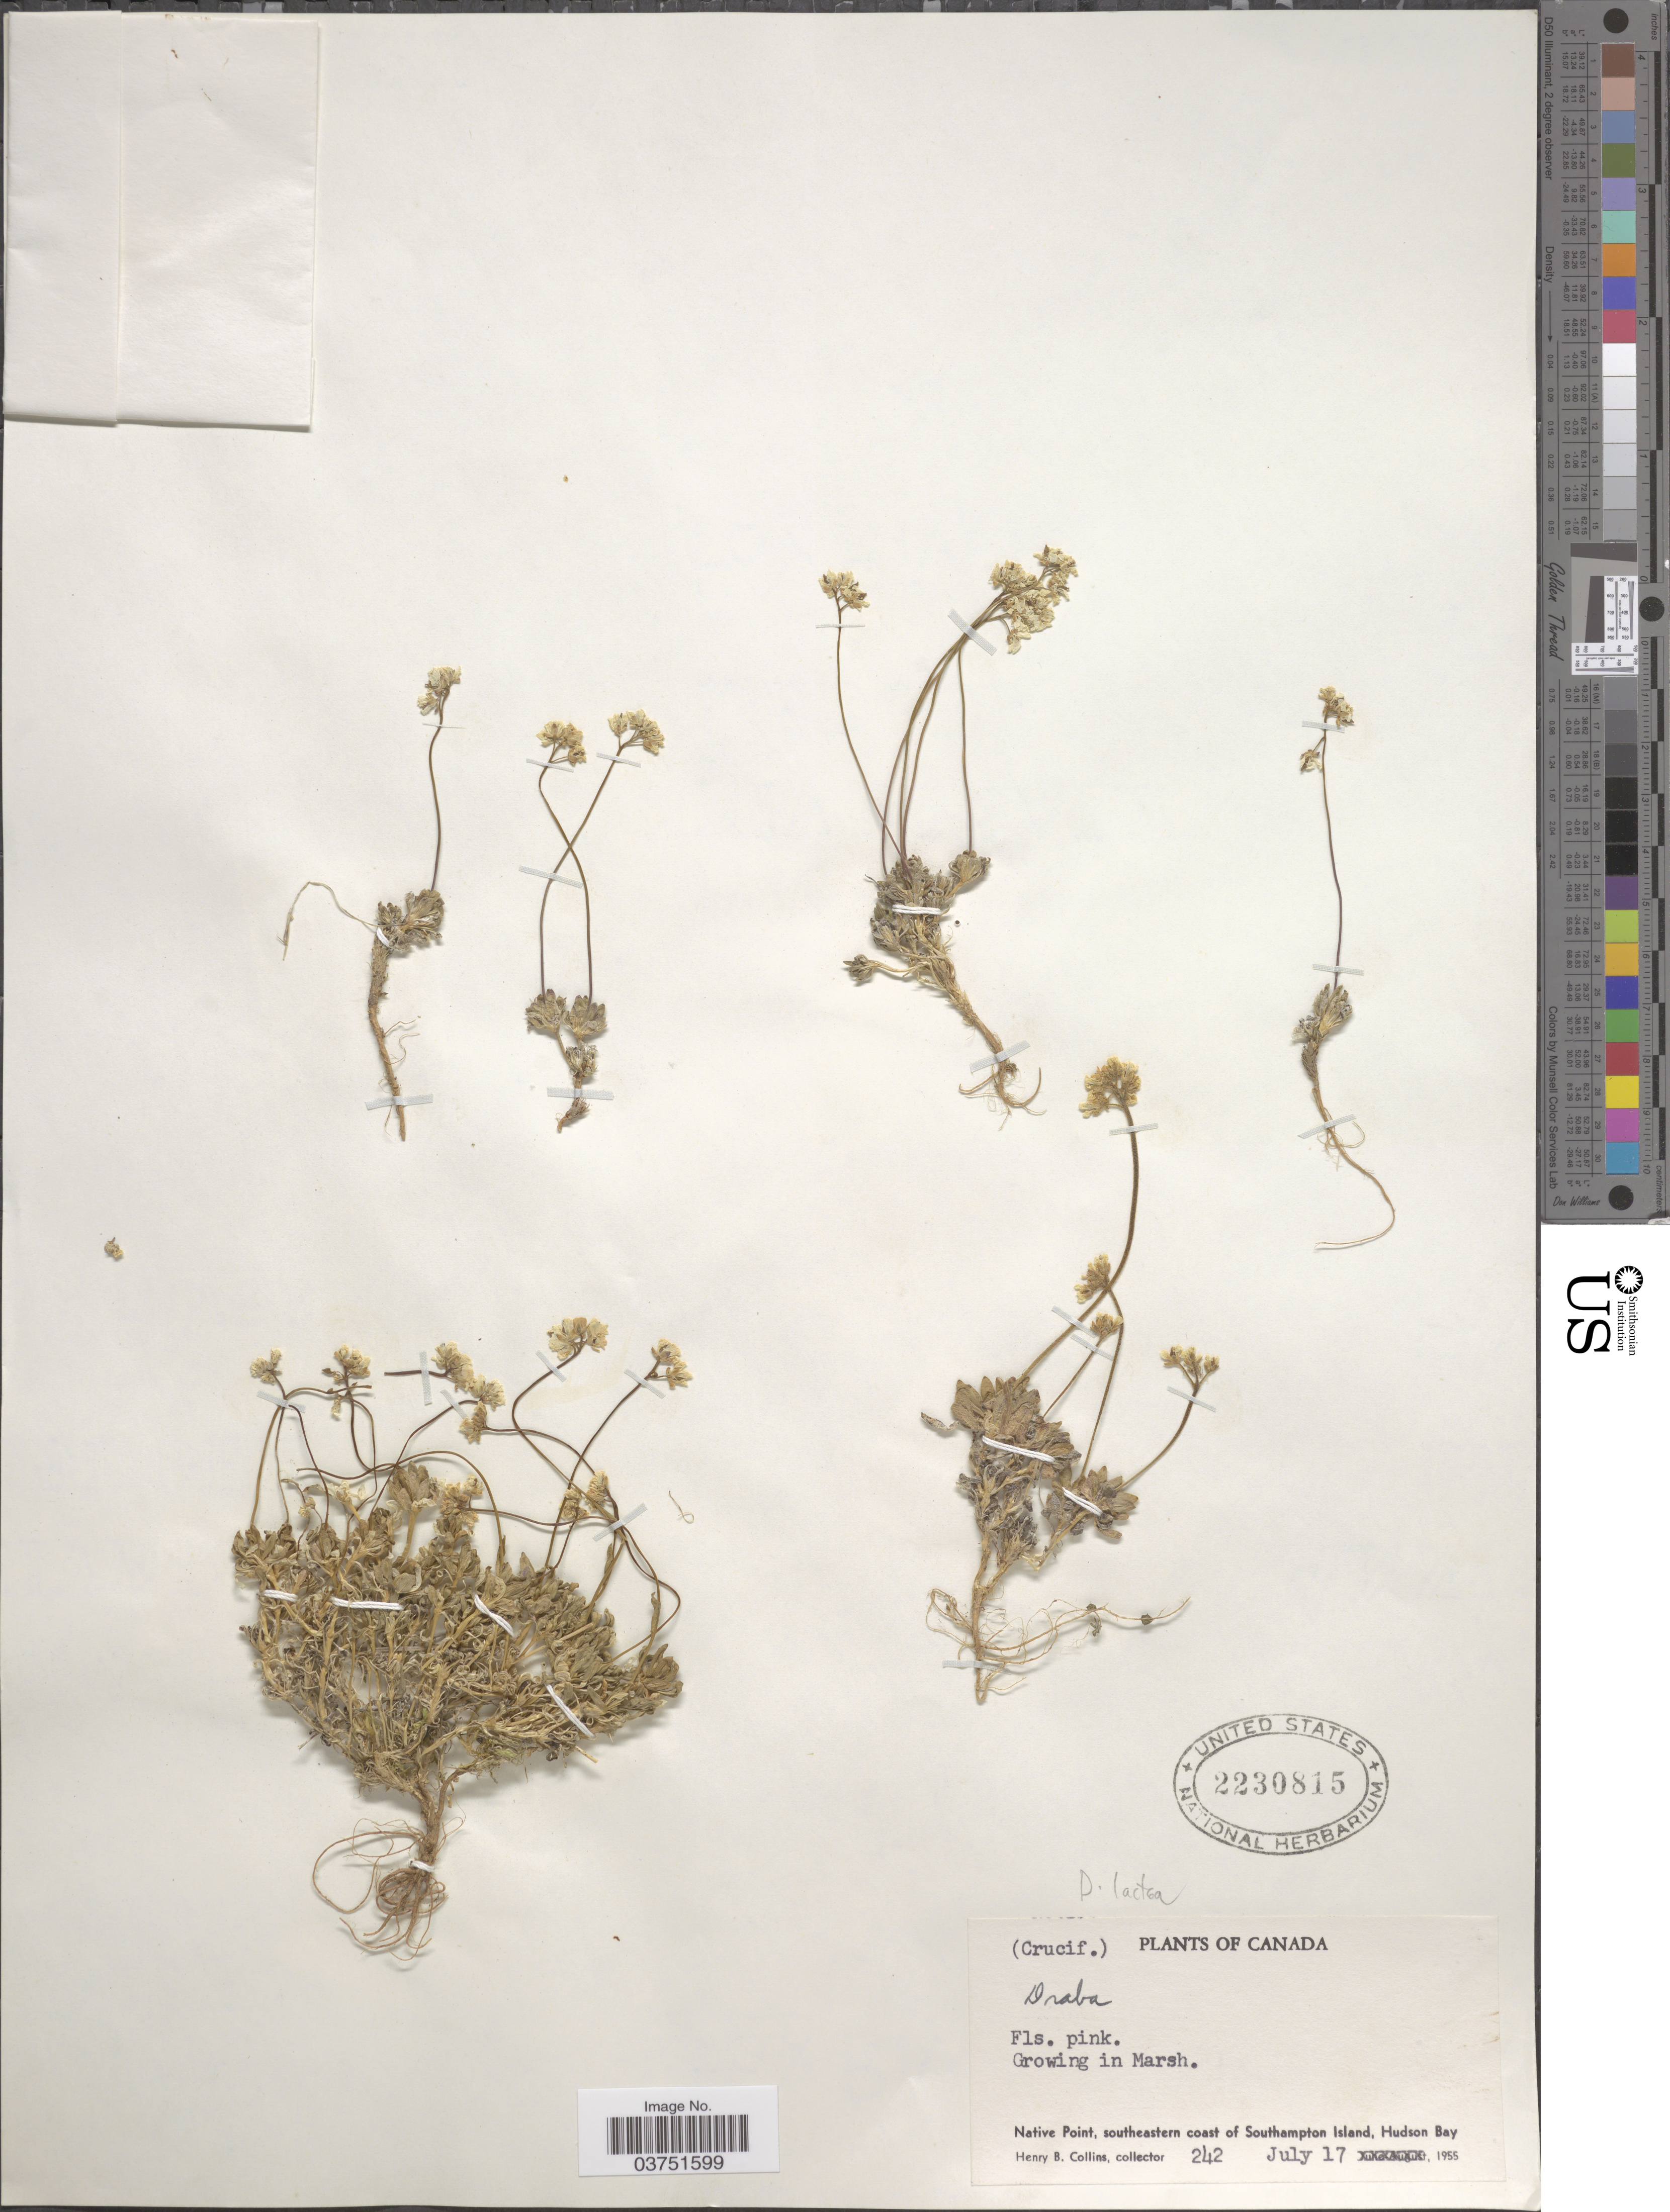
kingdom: Plantae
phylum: Tracheophyta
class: Magnoliopsida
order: Brassicales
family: Brassicaceae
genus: Draba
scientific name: Draba lactea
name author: Adams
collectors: H. Collins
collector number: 242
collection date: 1955-07-17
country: Canada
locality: Native Point, southeastern coast of Southampton Island, Hudson Bay.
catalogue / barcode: US 2230815